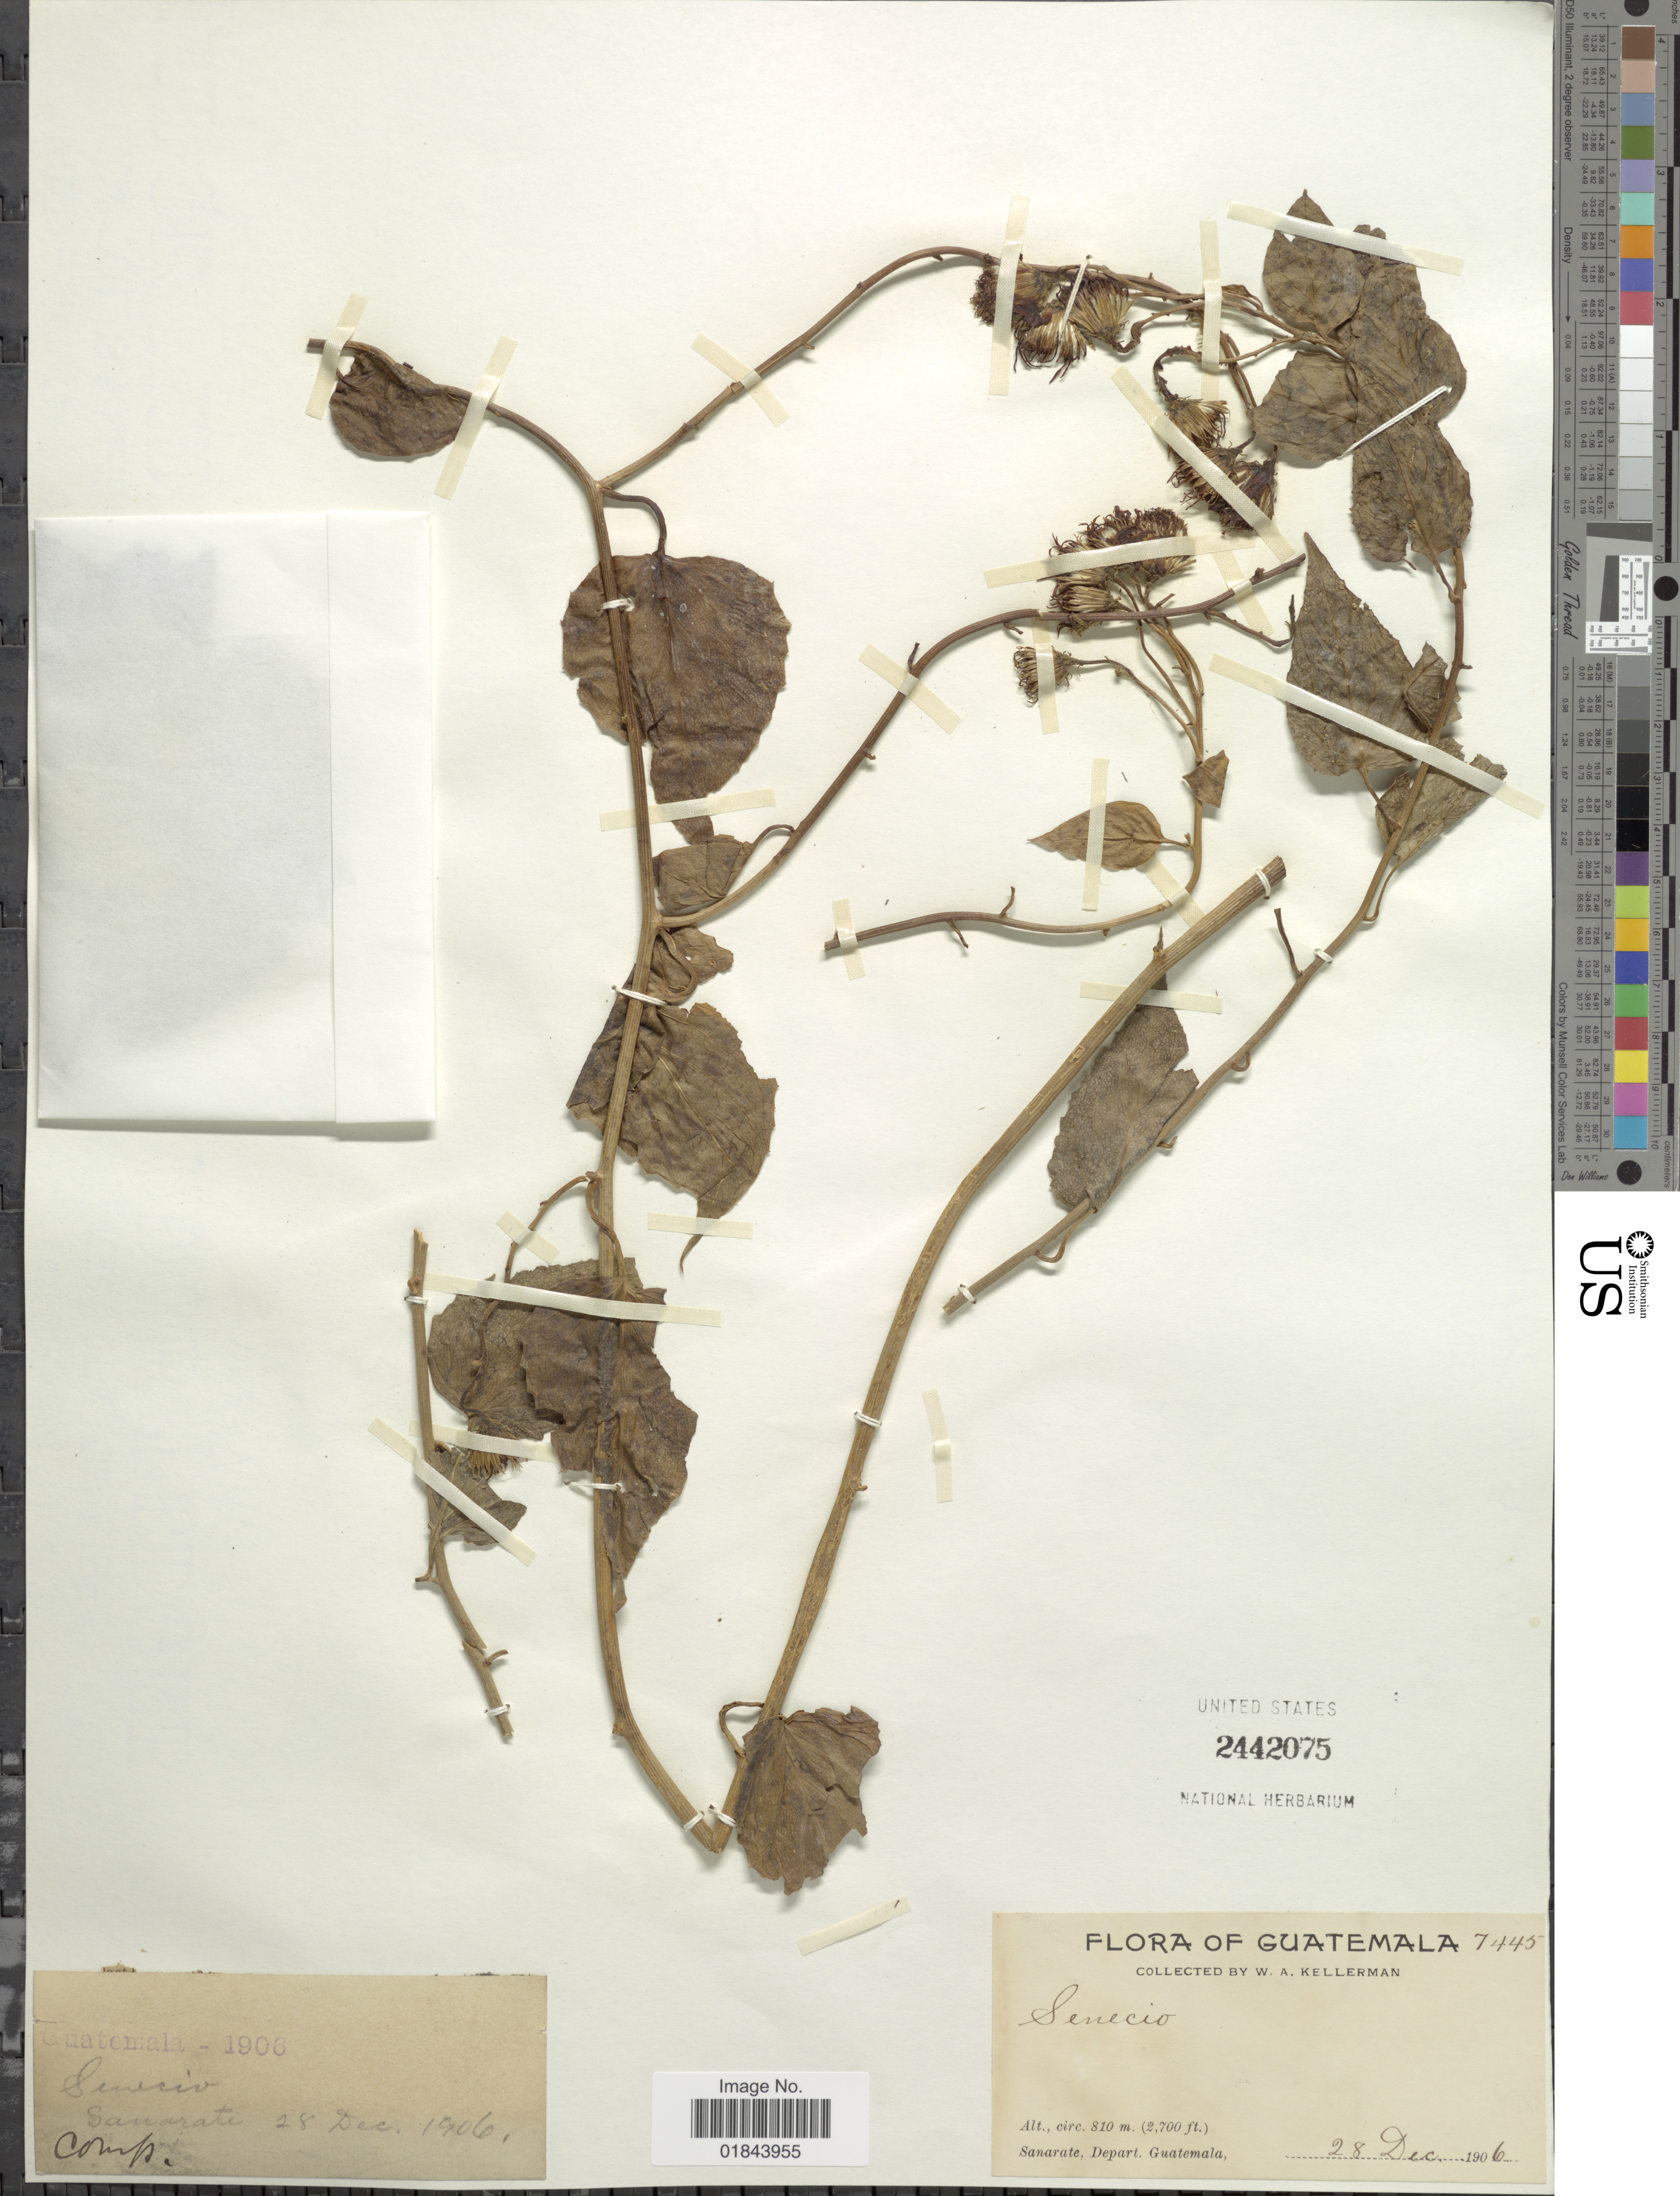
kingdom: Plantae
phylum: Tracheophyta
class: Magnoliopsida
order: Asterales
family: Asteraceae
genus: Pseudogynoxys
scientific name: Pseudogynoxys haenkei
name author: (DC.) Cabrera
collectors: W. Kellerman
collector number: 7445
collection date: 1906-12-28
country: Guatemala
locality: Sanarate, Depart. Guatemala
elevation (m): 810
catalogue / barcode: US 2442075